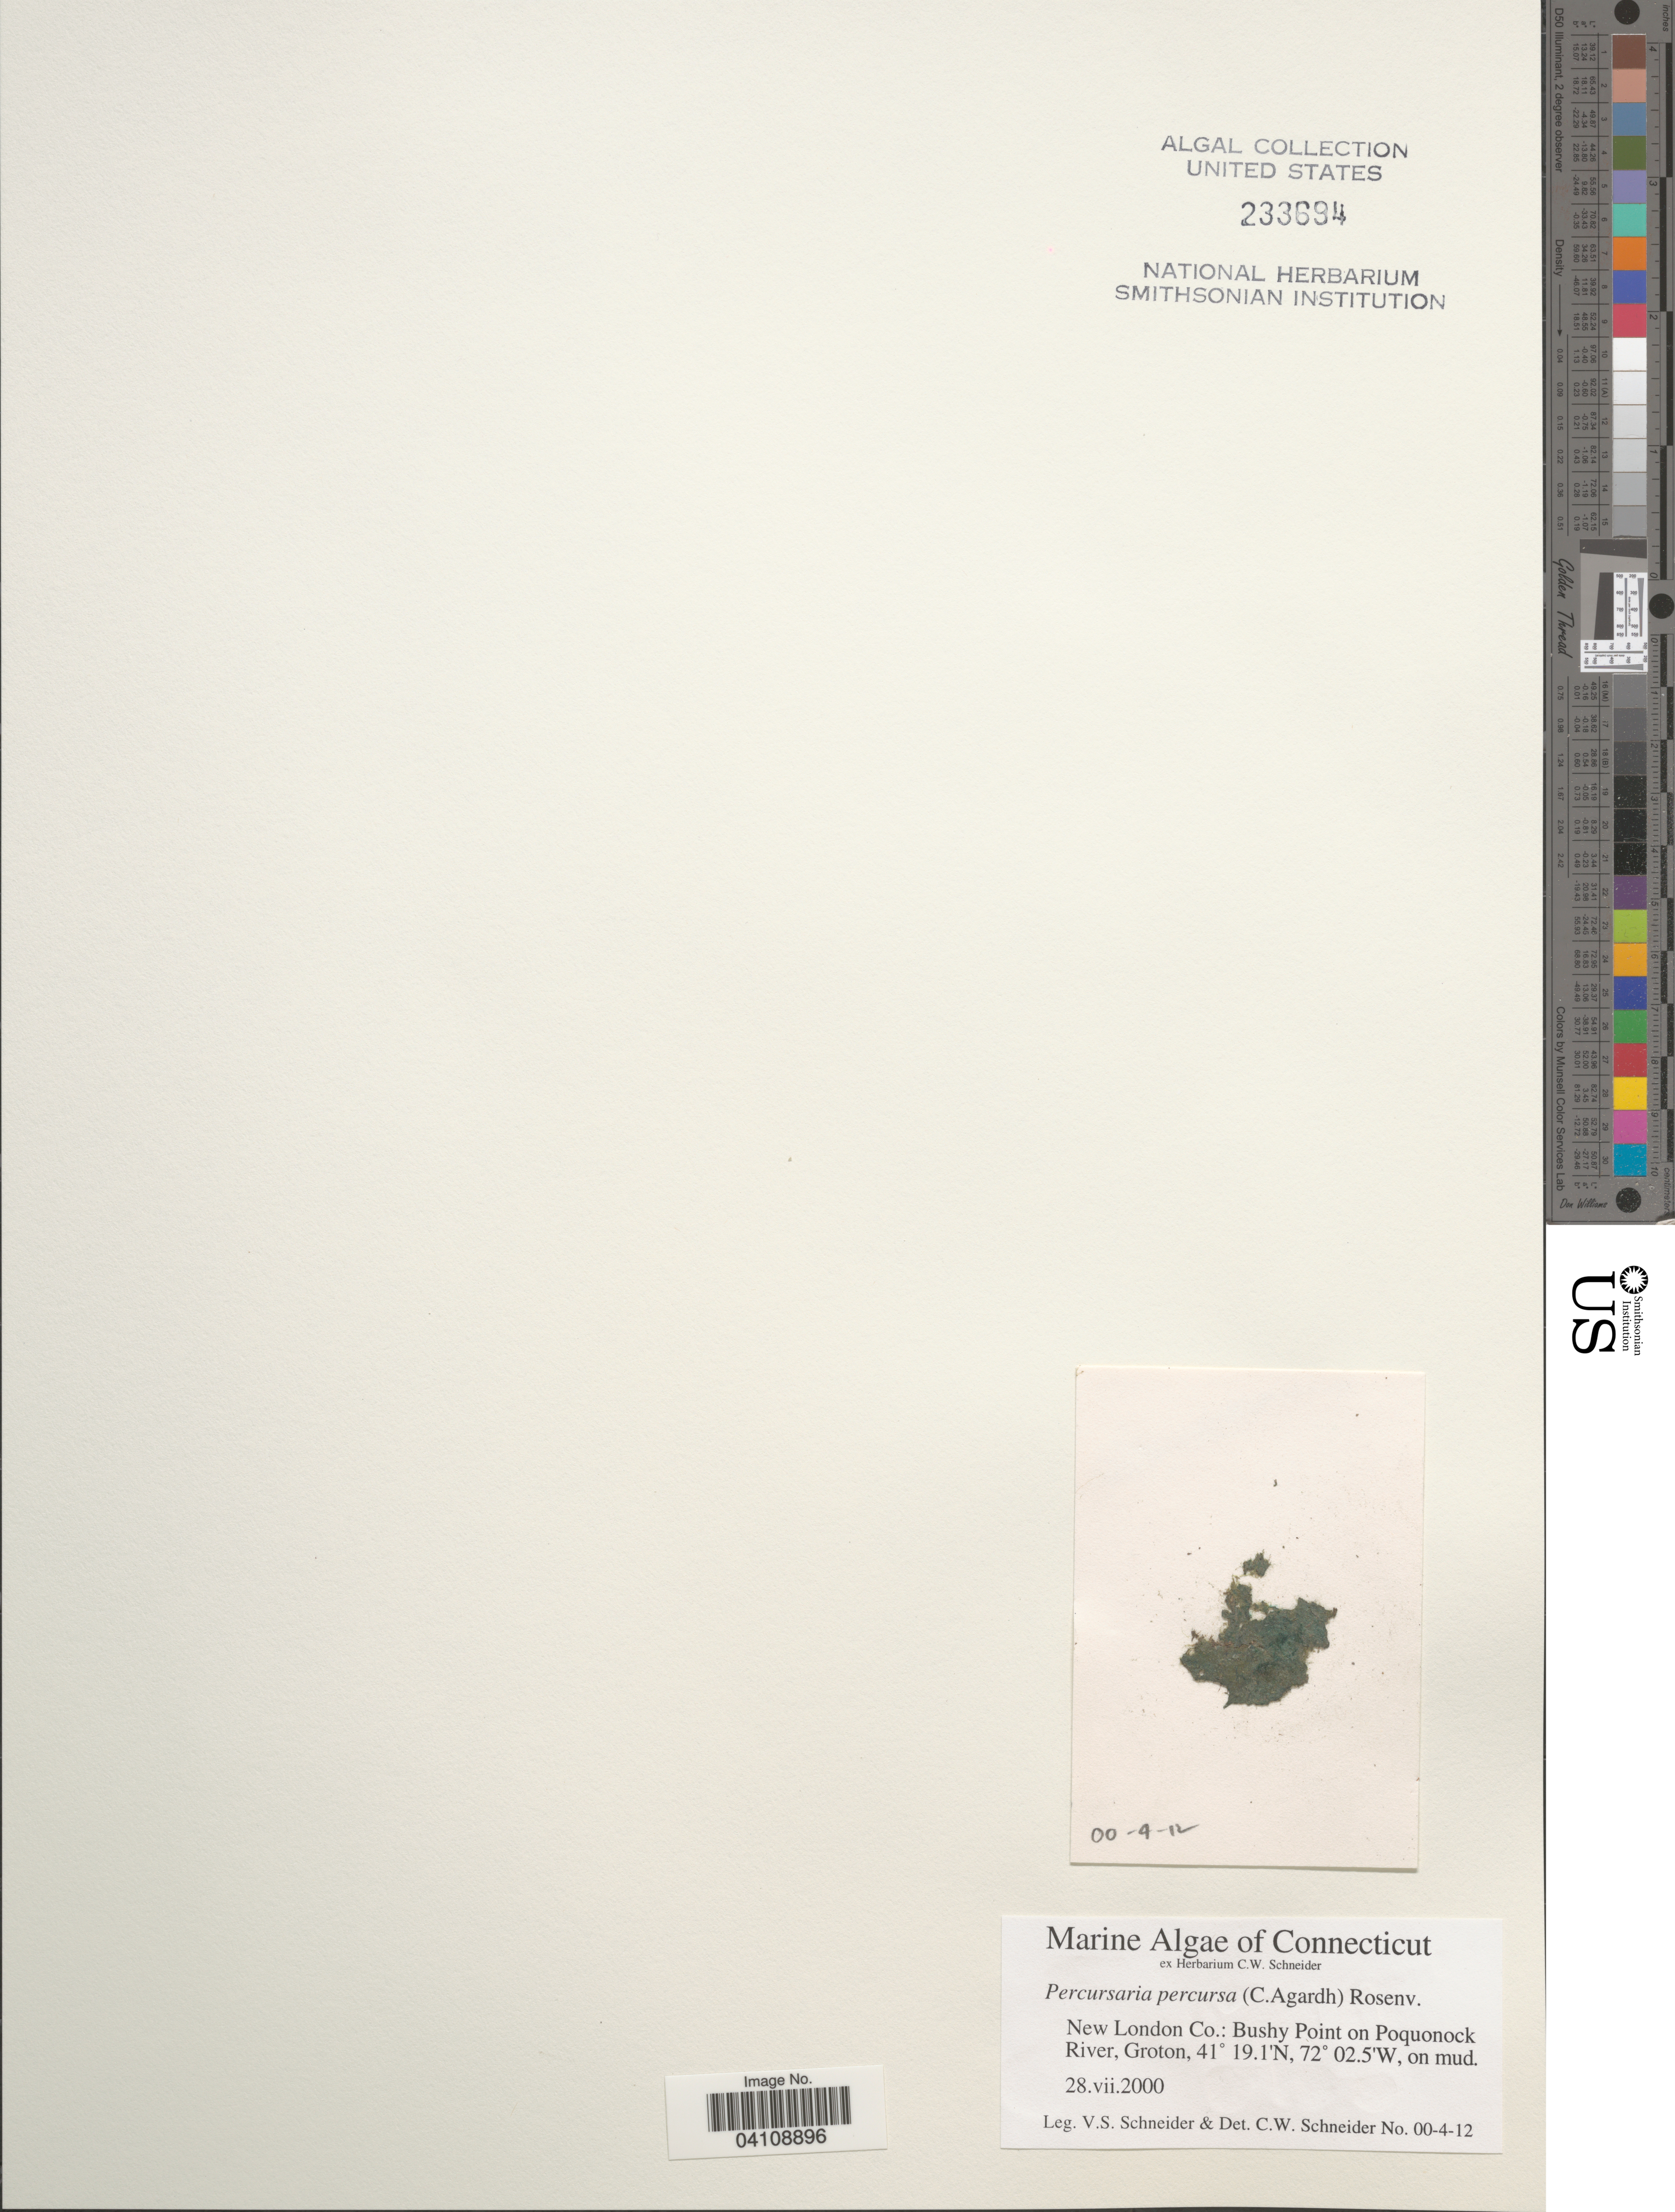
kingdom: Plantae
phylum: Chlorophyta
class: Ulvophyceae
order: Ulvales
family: Ulvaceae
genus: Percursaria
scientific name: Percursaria percursa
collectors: V. Schneider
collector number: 00-4-12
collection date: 2000-07-28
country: United States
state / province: Connecticut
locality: New London Co.: Bushy Point on Poquonock River, Groton.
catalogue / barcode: US 233694